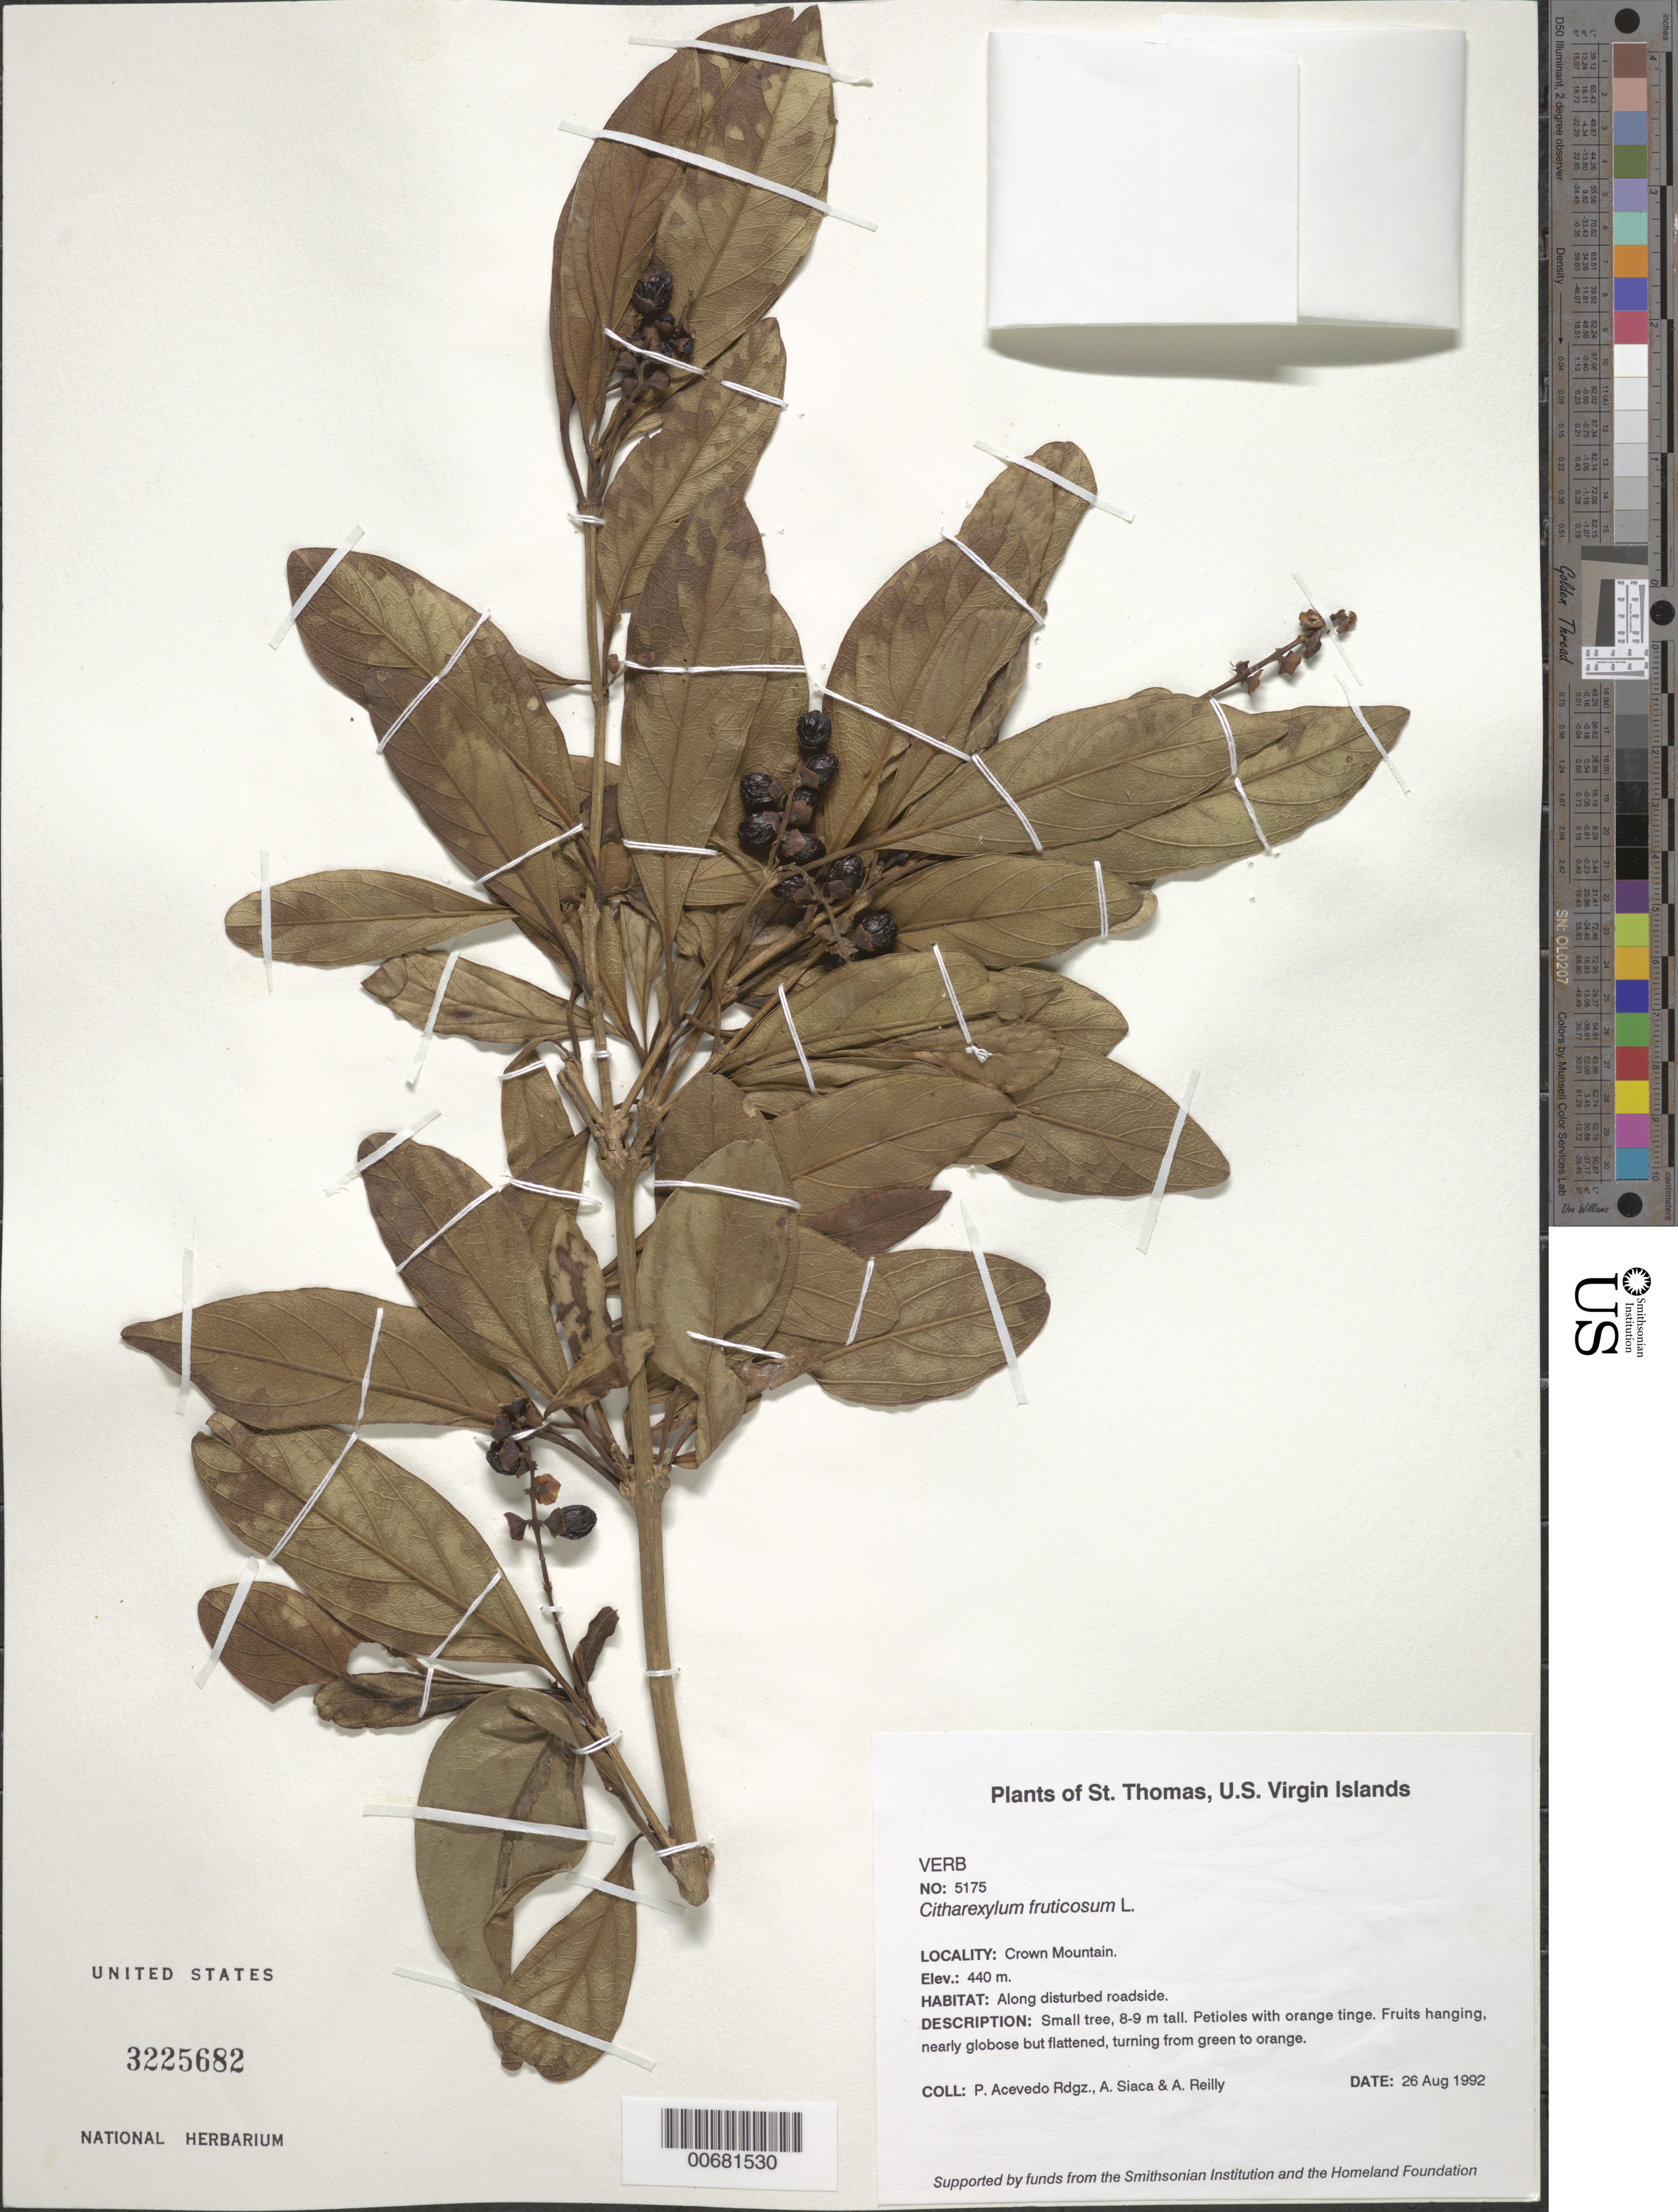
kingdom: Plantae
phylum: Tracheophyta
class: Magnoliopsida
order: Lamiales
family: Verbenaceae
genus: Citharexylum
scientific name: Citharexylum fruticosum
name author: L.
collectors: P. Acevedo-Rodr., A. Siaca & A. Reilly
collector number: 5175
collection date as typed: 26 Aug 1992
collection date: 1992-08-26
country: U.S. Virgin Islands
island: St. Thomas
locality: Crown Mountain.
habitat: Along disturbed roadside.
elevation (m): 440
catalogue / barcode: US 3225682